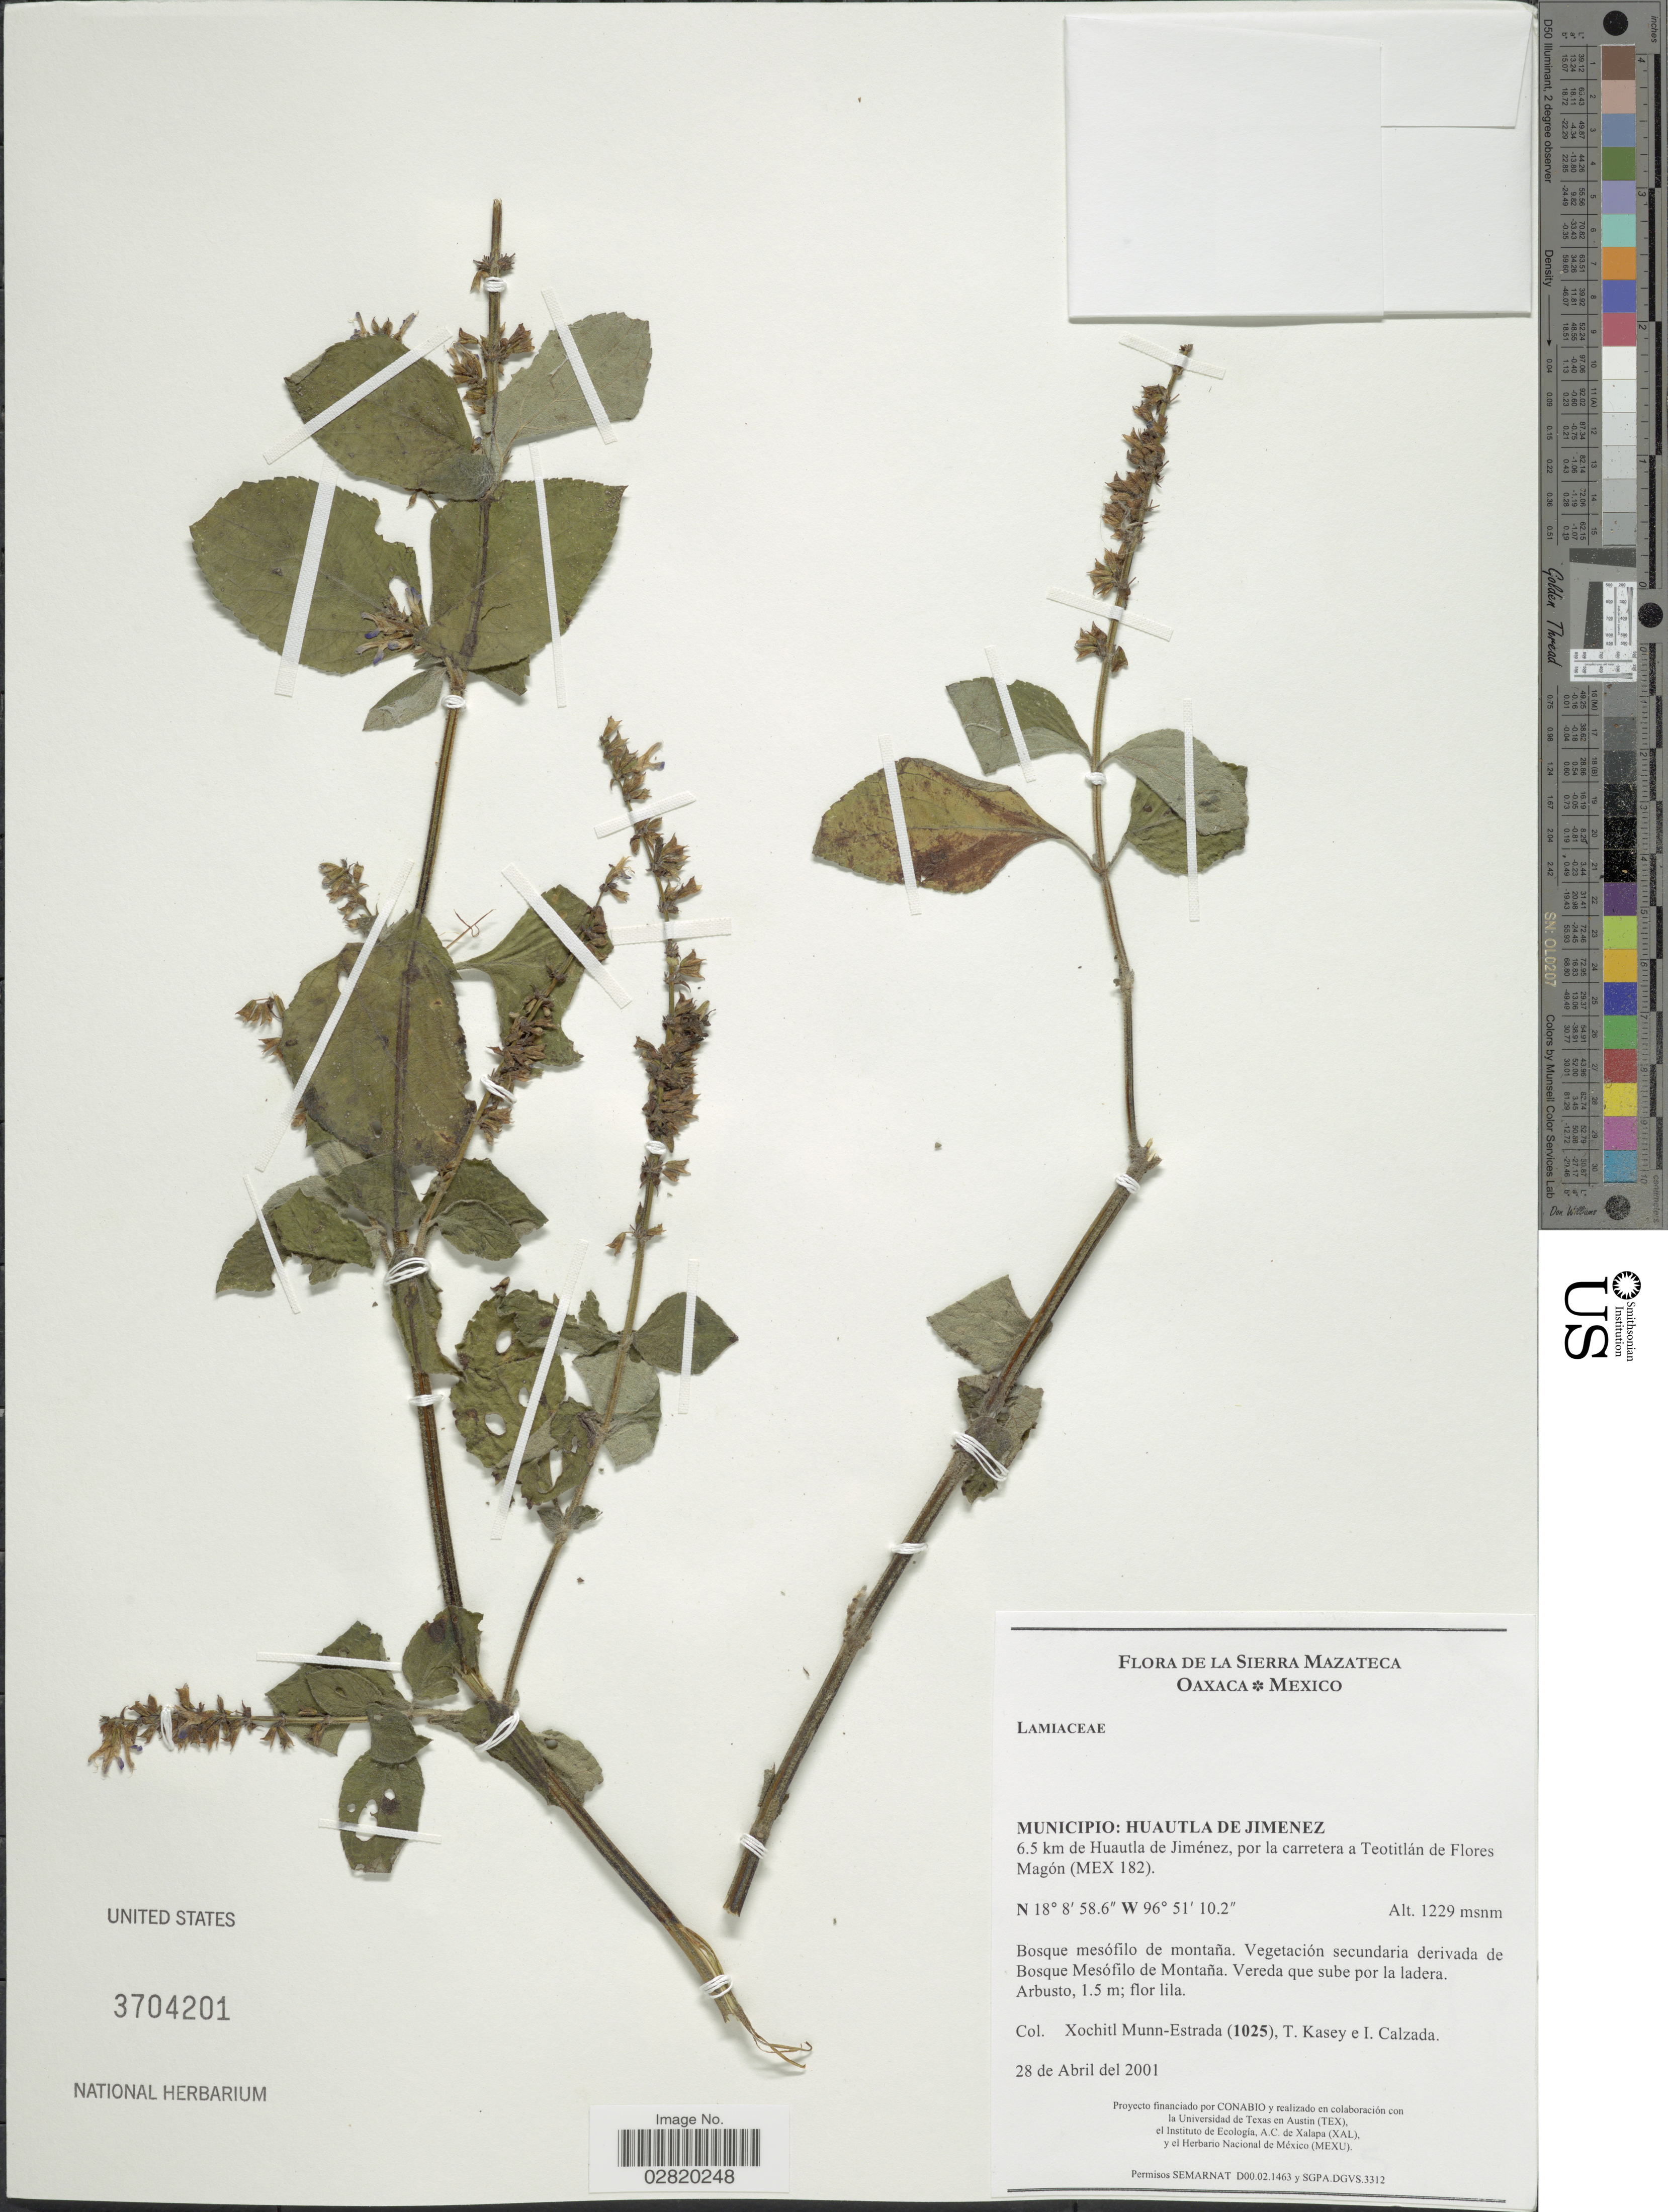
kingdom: Plantae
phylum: Tracheophyta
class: Magnoliopsida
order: Lamiales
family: Lamiaceae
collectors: X. Munn-Estrada, T. Kasey & I. Calzada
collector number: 1025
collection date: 2001-04-28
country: Mexico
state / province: Oaxaca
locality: La Sierra Mazateca. Municipio: Huautla de Jimenez. 6.5 km de Huautla de Jiménez, por la carretera a Teotitlán de Flores Magón (MEX 182).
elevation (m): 1229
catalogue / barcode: US 3704201